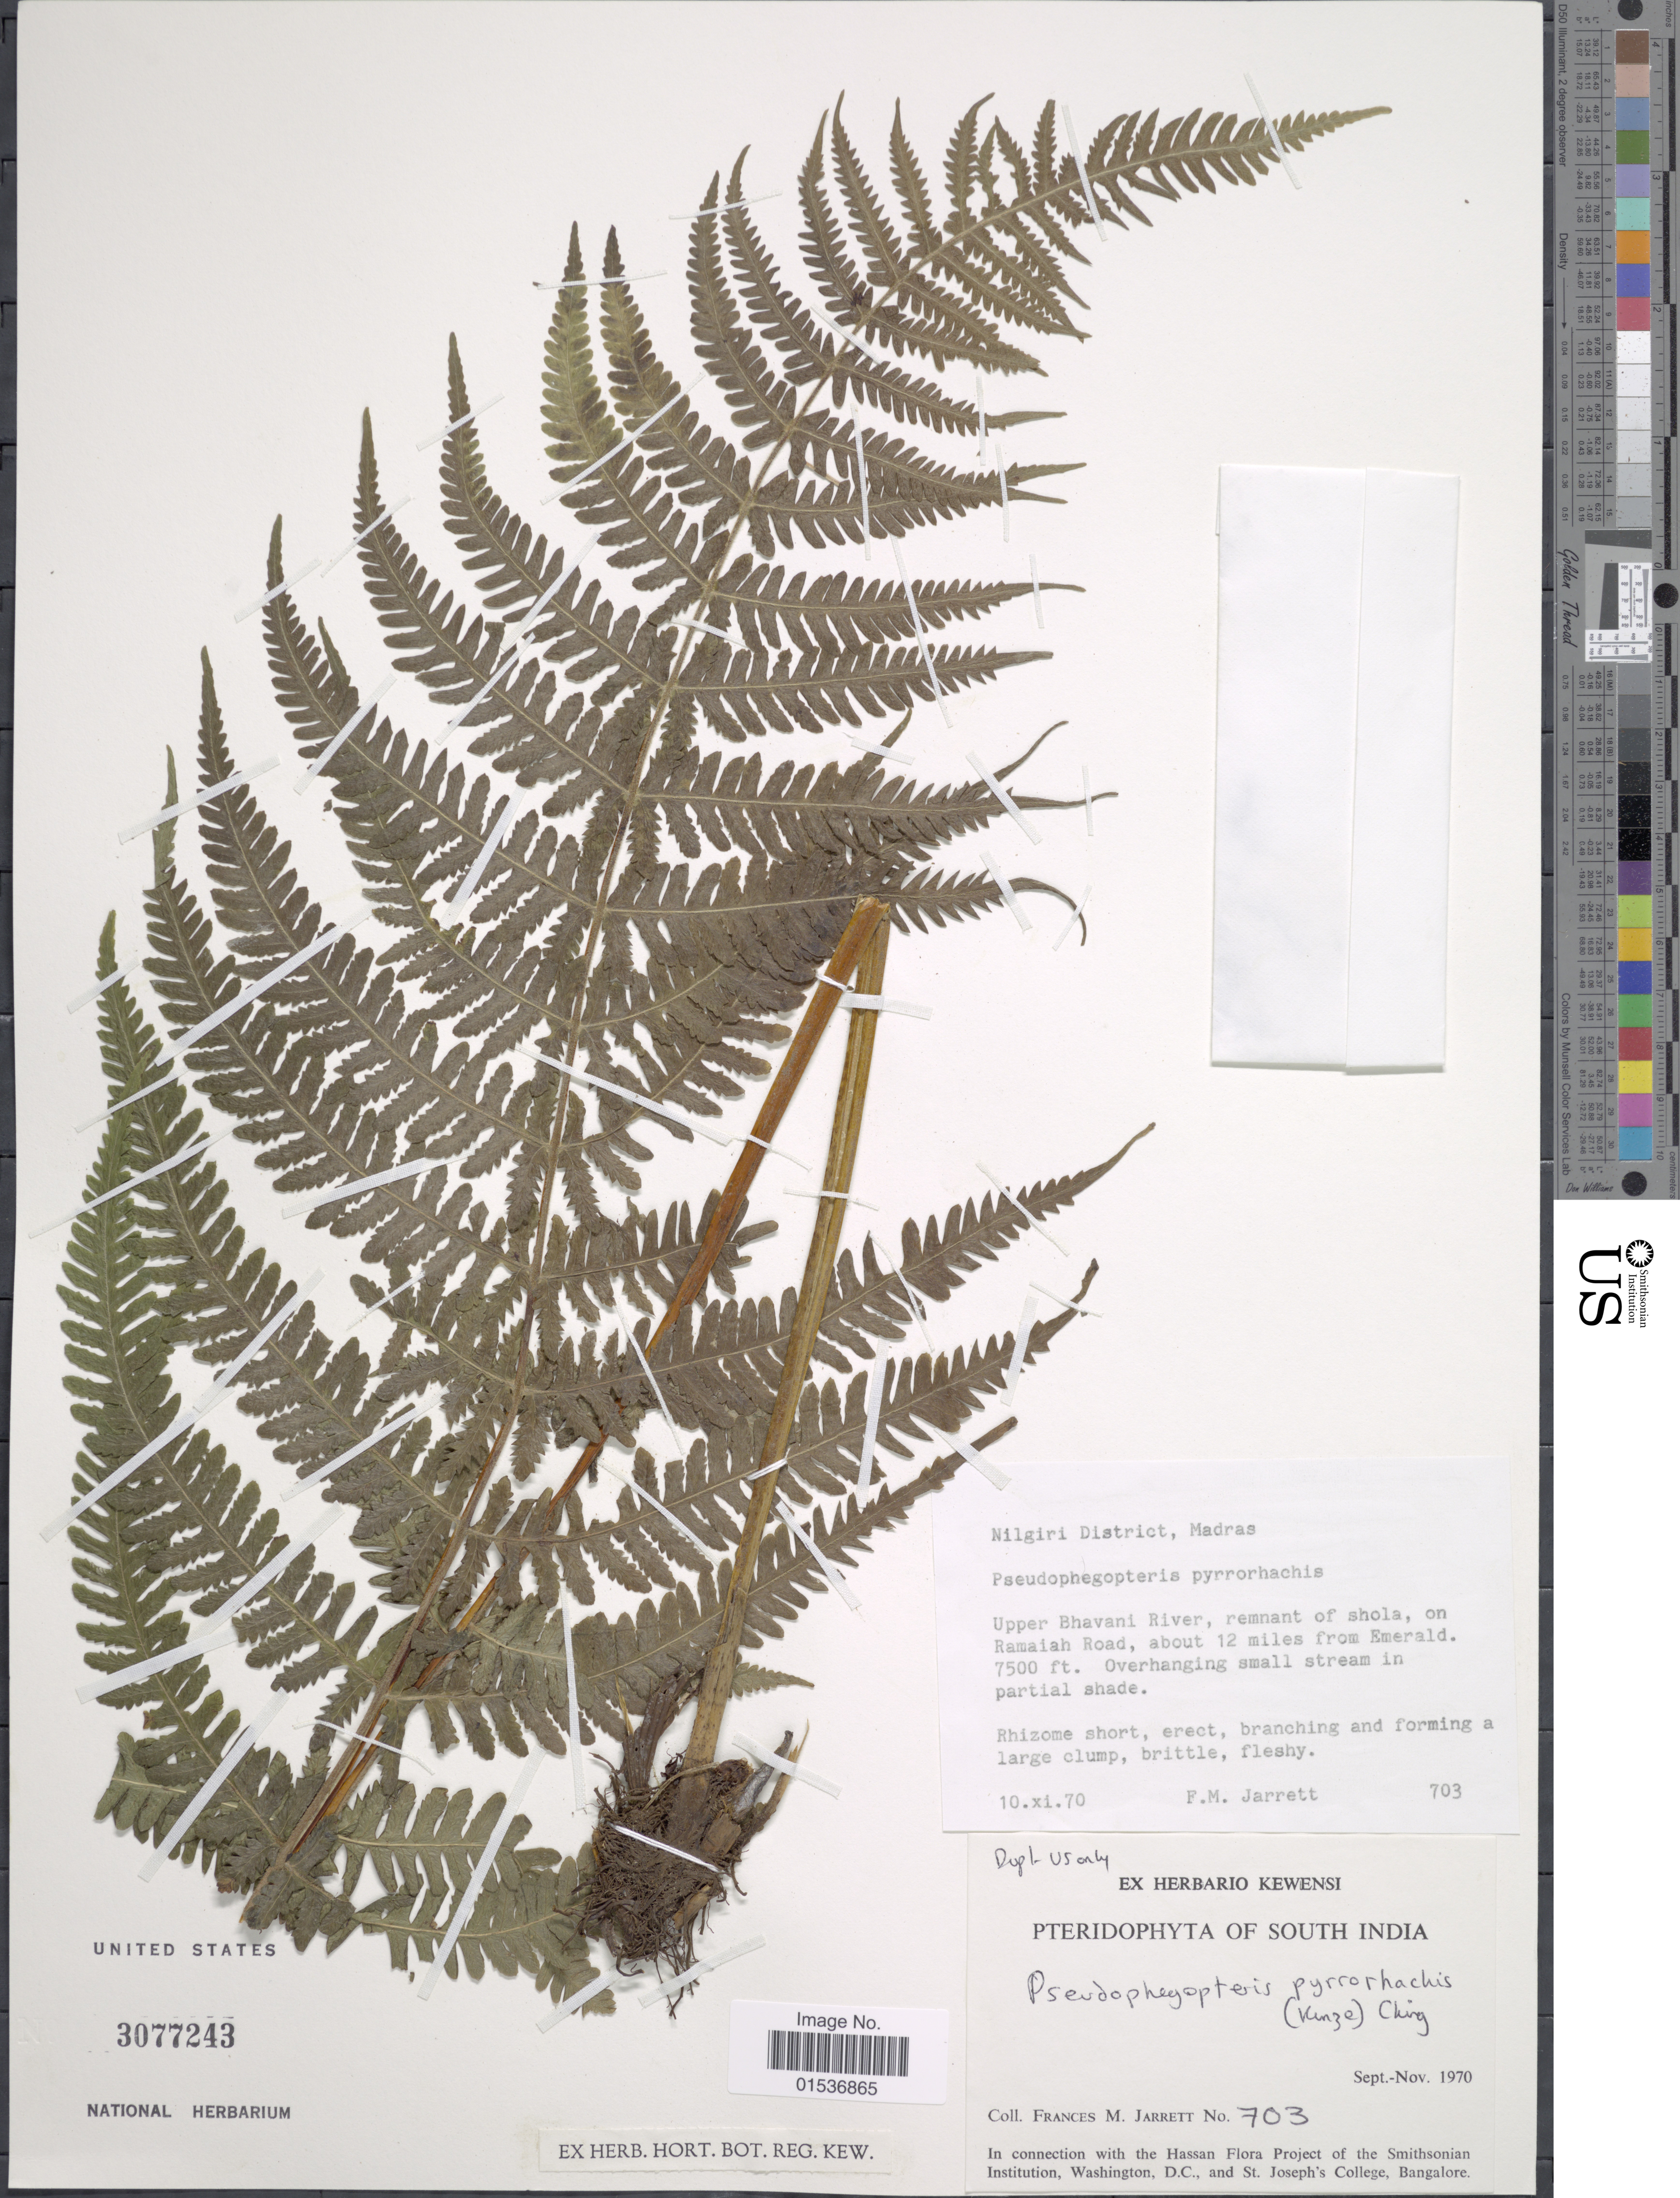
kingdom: Plantae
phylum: Tracheophyta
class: Polypodiopsida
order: Polypodiales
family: Thelypteridaceae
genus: Pseudophegopteris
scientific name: Pseudophegopteris pyrrhorachis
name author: (Kunze) Ching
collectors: F. M. Jarrett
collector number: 703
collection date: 1970-11-10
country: India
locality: South India. Upper Bhavani River, remnant of shola, on Ramaiah Road, about 12 miles from Emerald.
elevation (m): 2286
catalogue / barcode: US 3077243